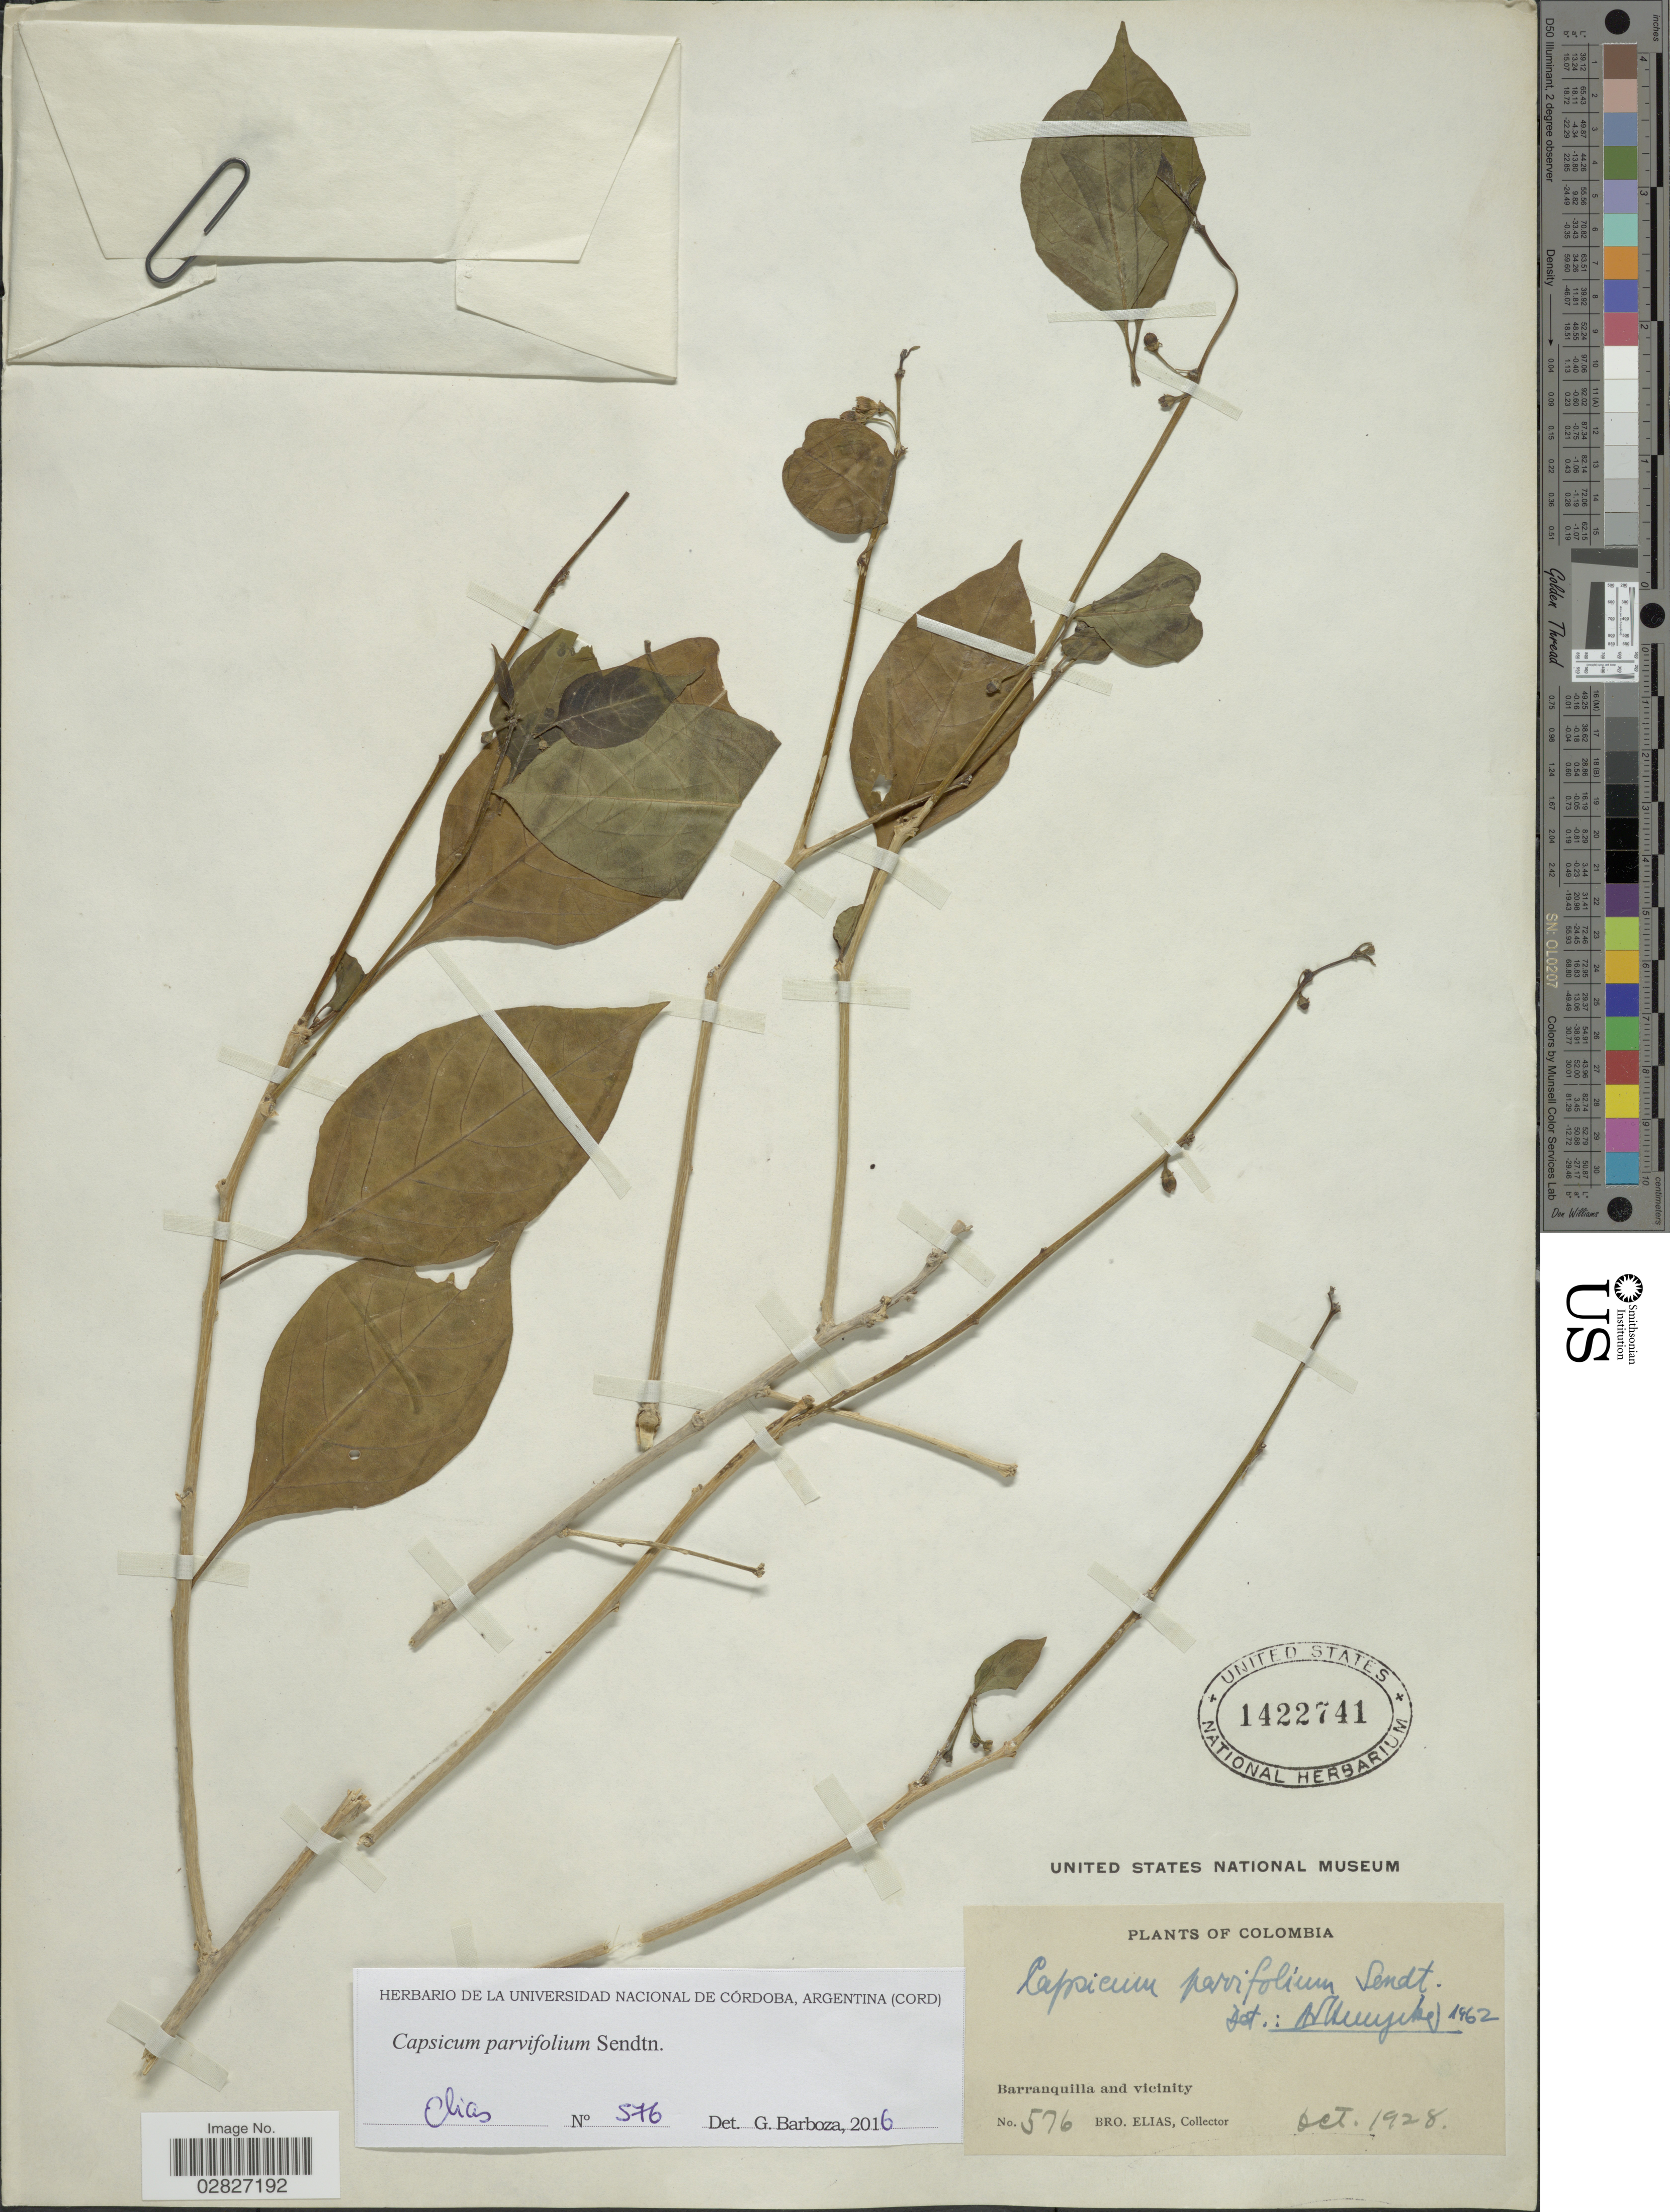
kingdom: Plantae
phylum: Tracheophyta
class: Magnoliopsida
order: Solanales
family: Solanaceae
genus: Capsicum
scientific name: Capsicum parvifolium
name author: Sendtn.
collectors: Bro. Elias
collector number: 576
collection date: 1928-10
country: Colombia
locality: Barranquilla and vicinity.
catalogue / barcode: US 1422741